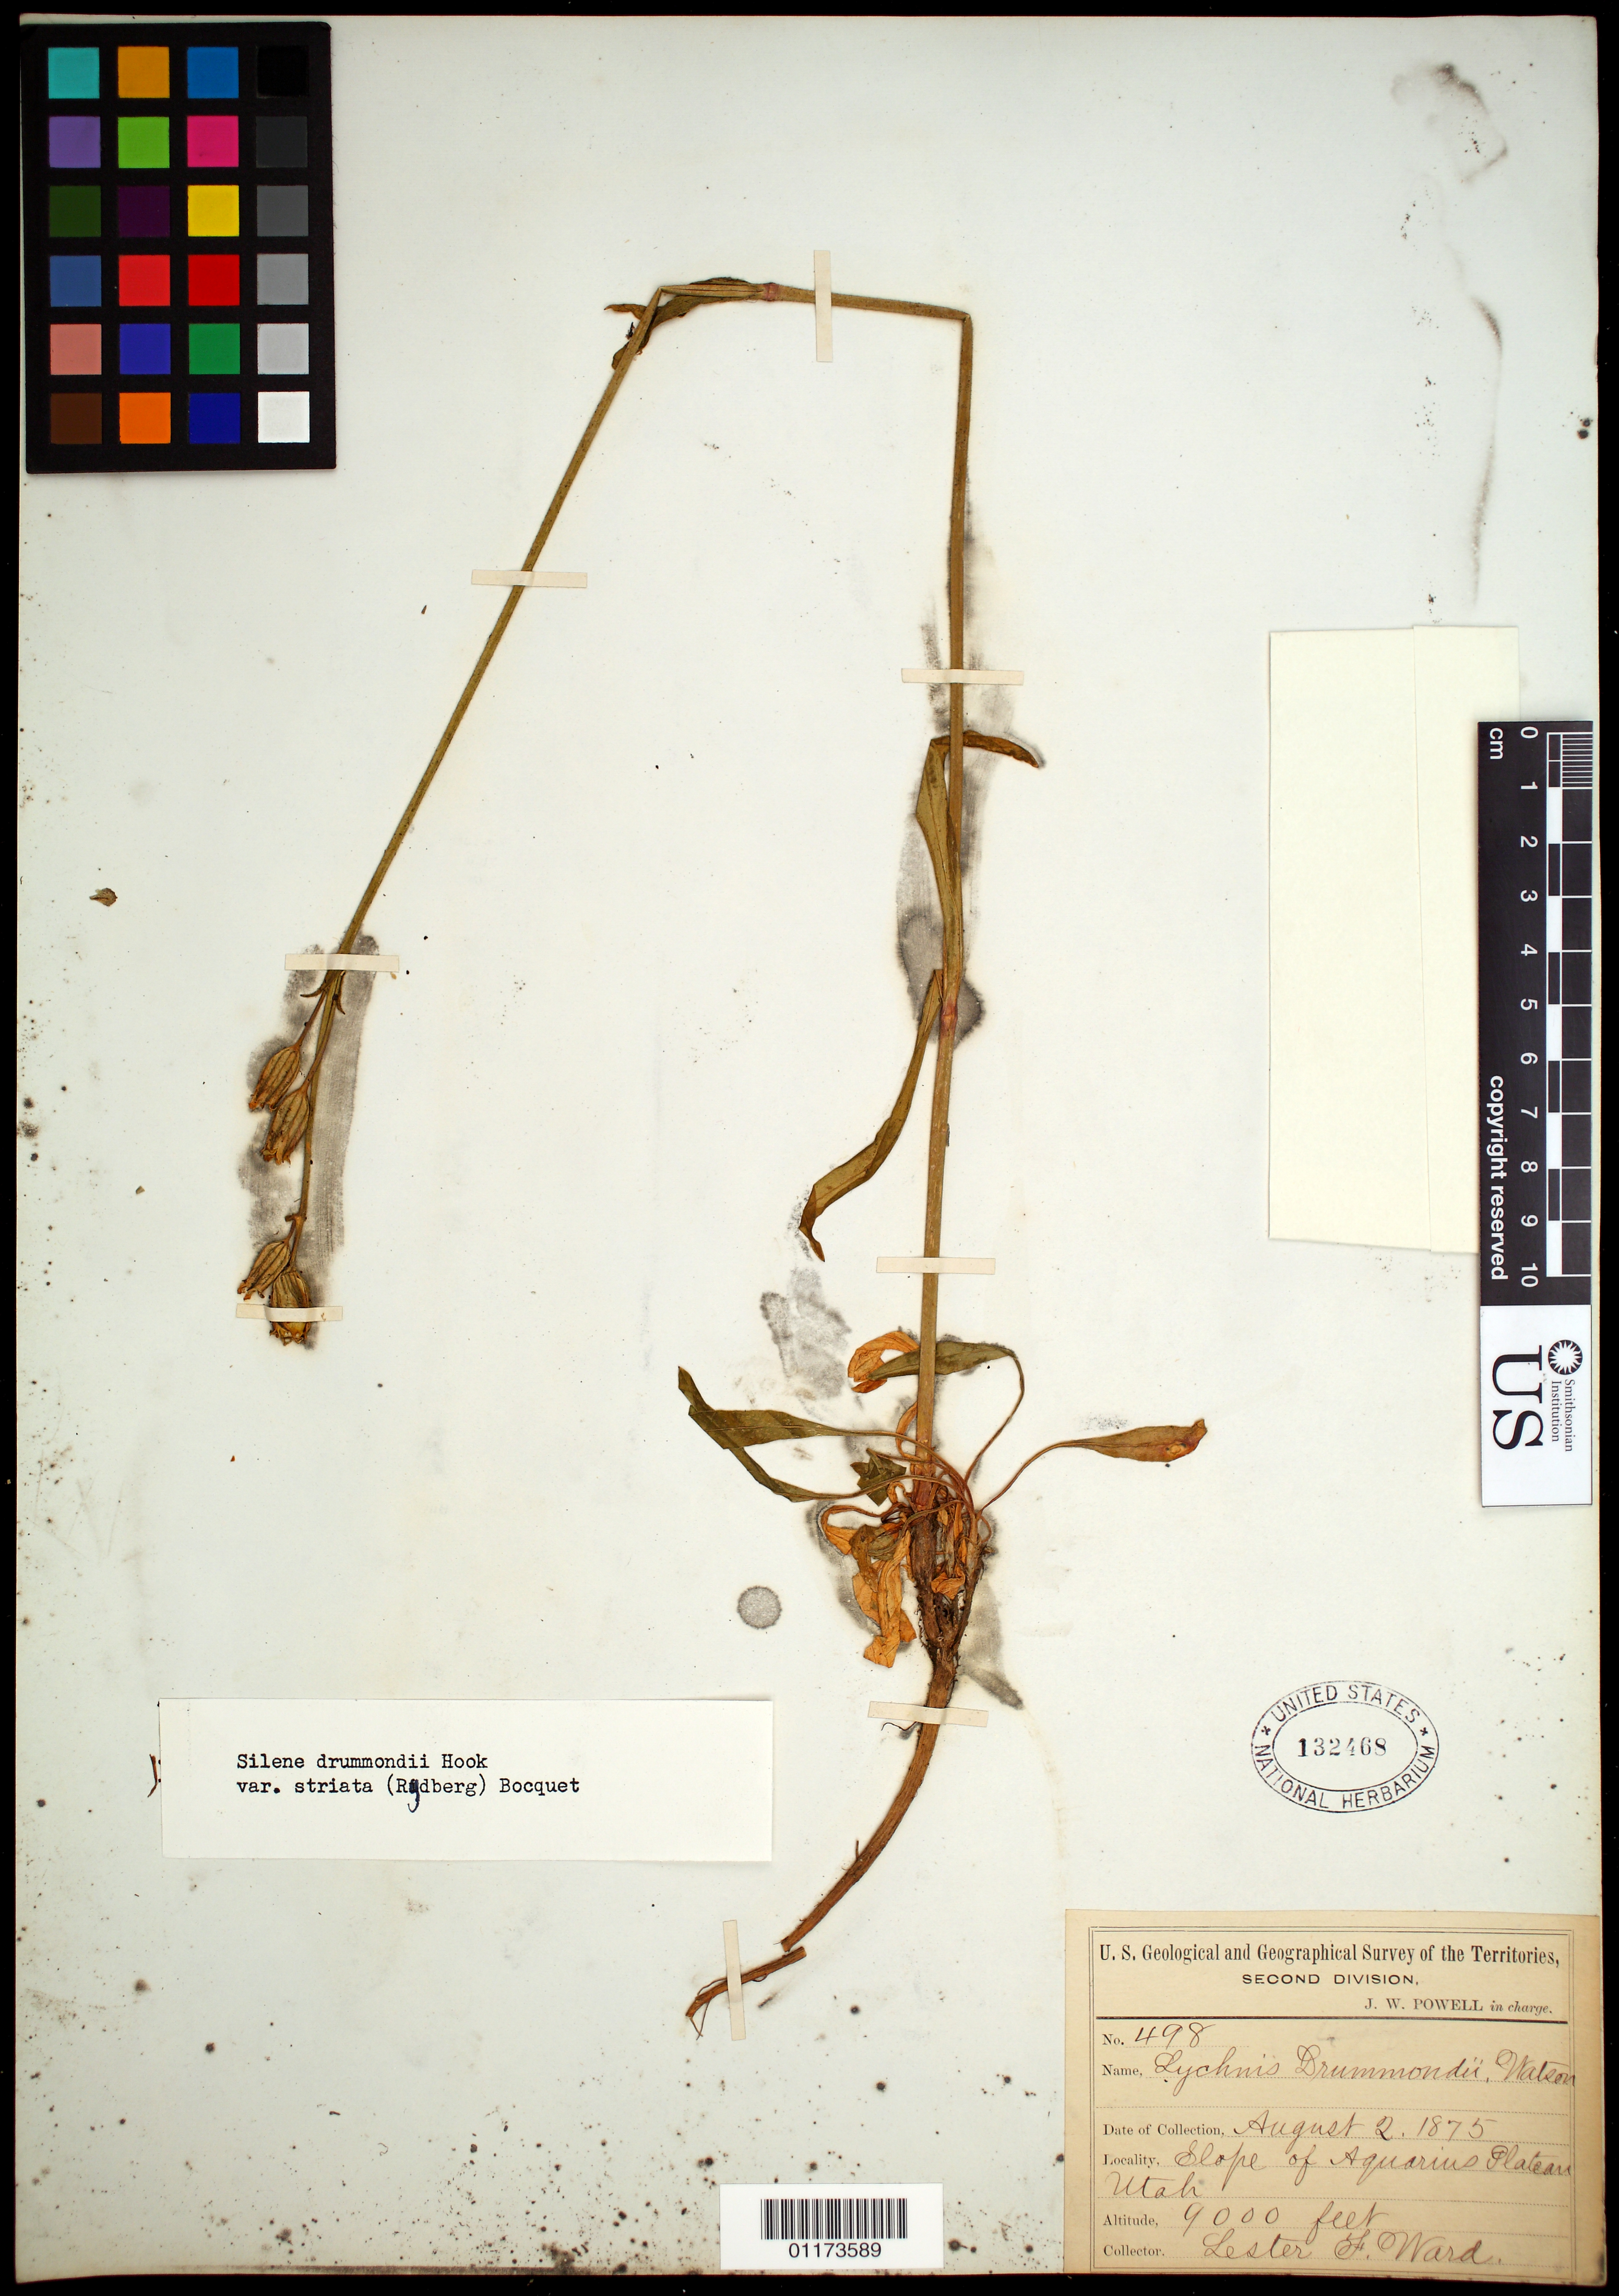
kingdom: Plantae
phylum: Tracheophyta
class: Magnoliopsida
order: Caryophyllales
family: Caryophyllaceae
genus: Silene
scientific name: Silene drummondii var. striata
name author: (Rydb.) Bocquet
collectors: L. F. Ward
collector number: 498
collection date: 1875-08-02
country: United States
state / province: Utah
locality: Slope of Aquarius Plateau.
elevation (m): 2743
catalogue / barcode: US 132468